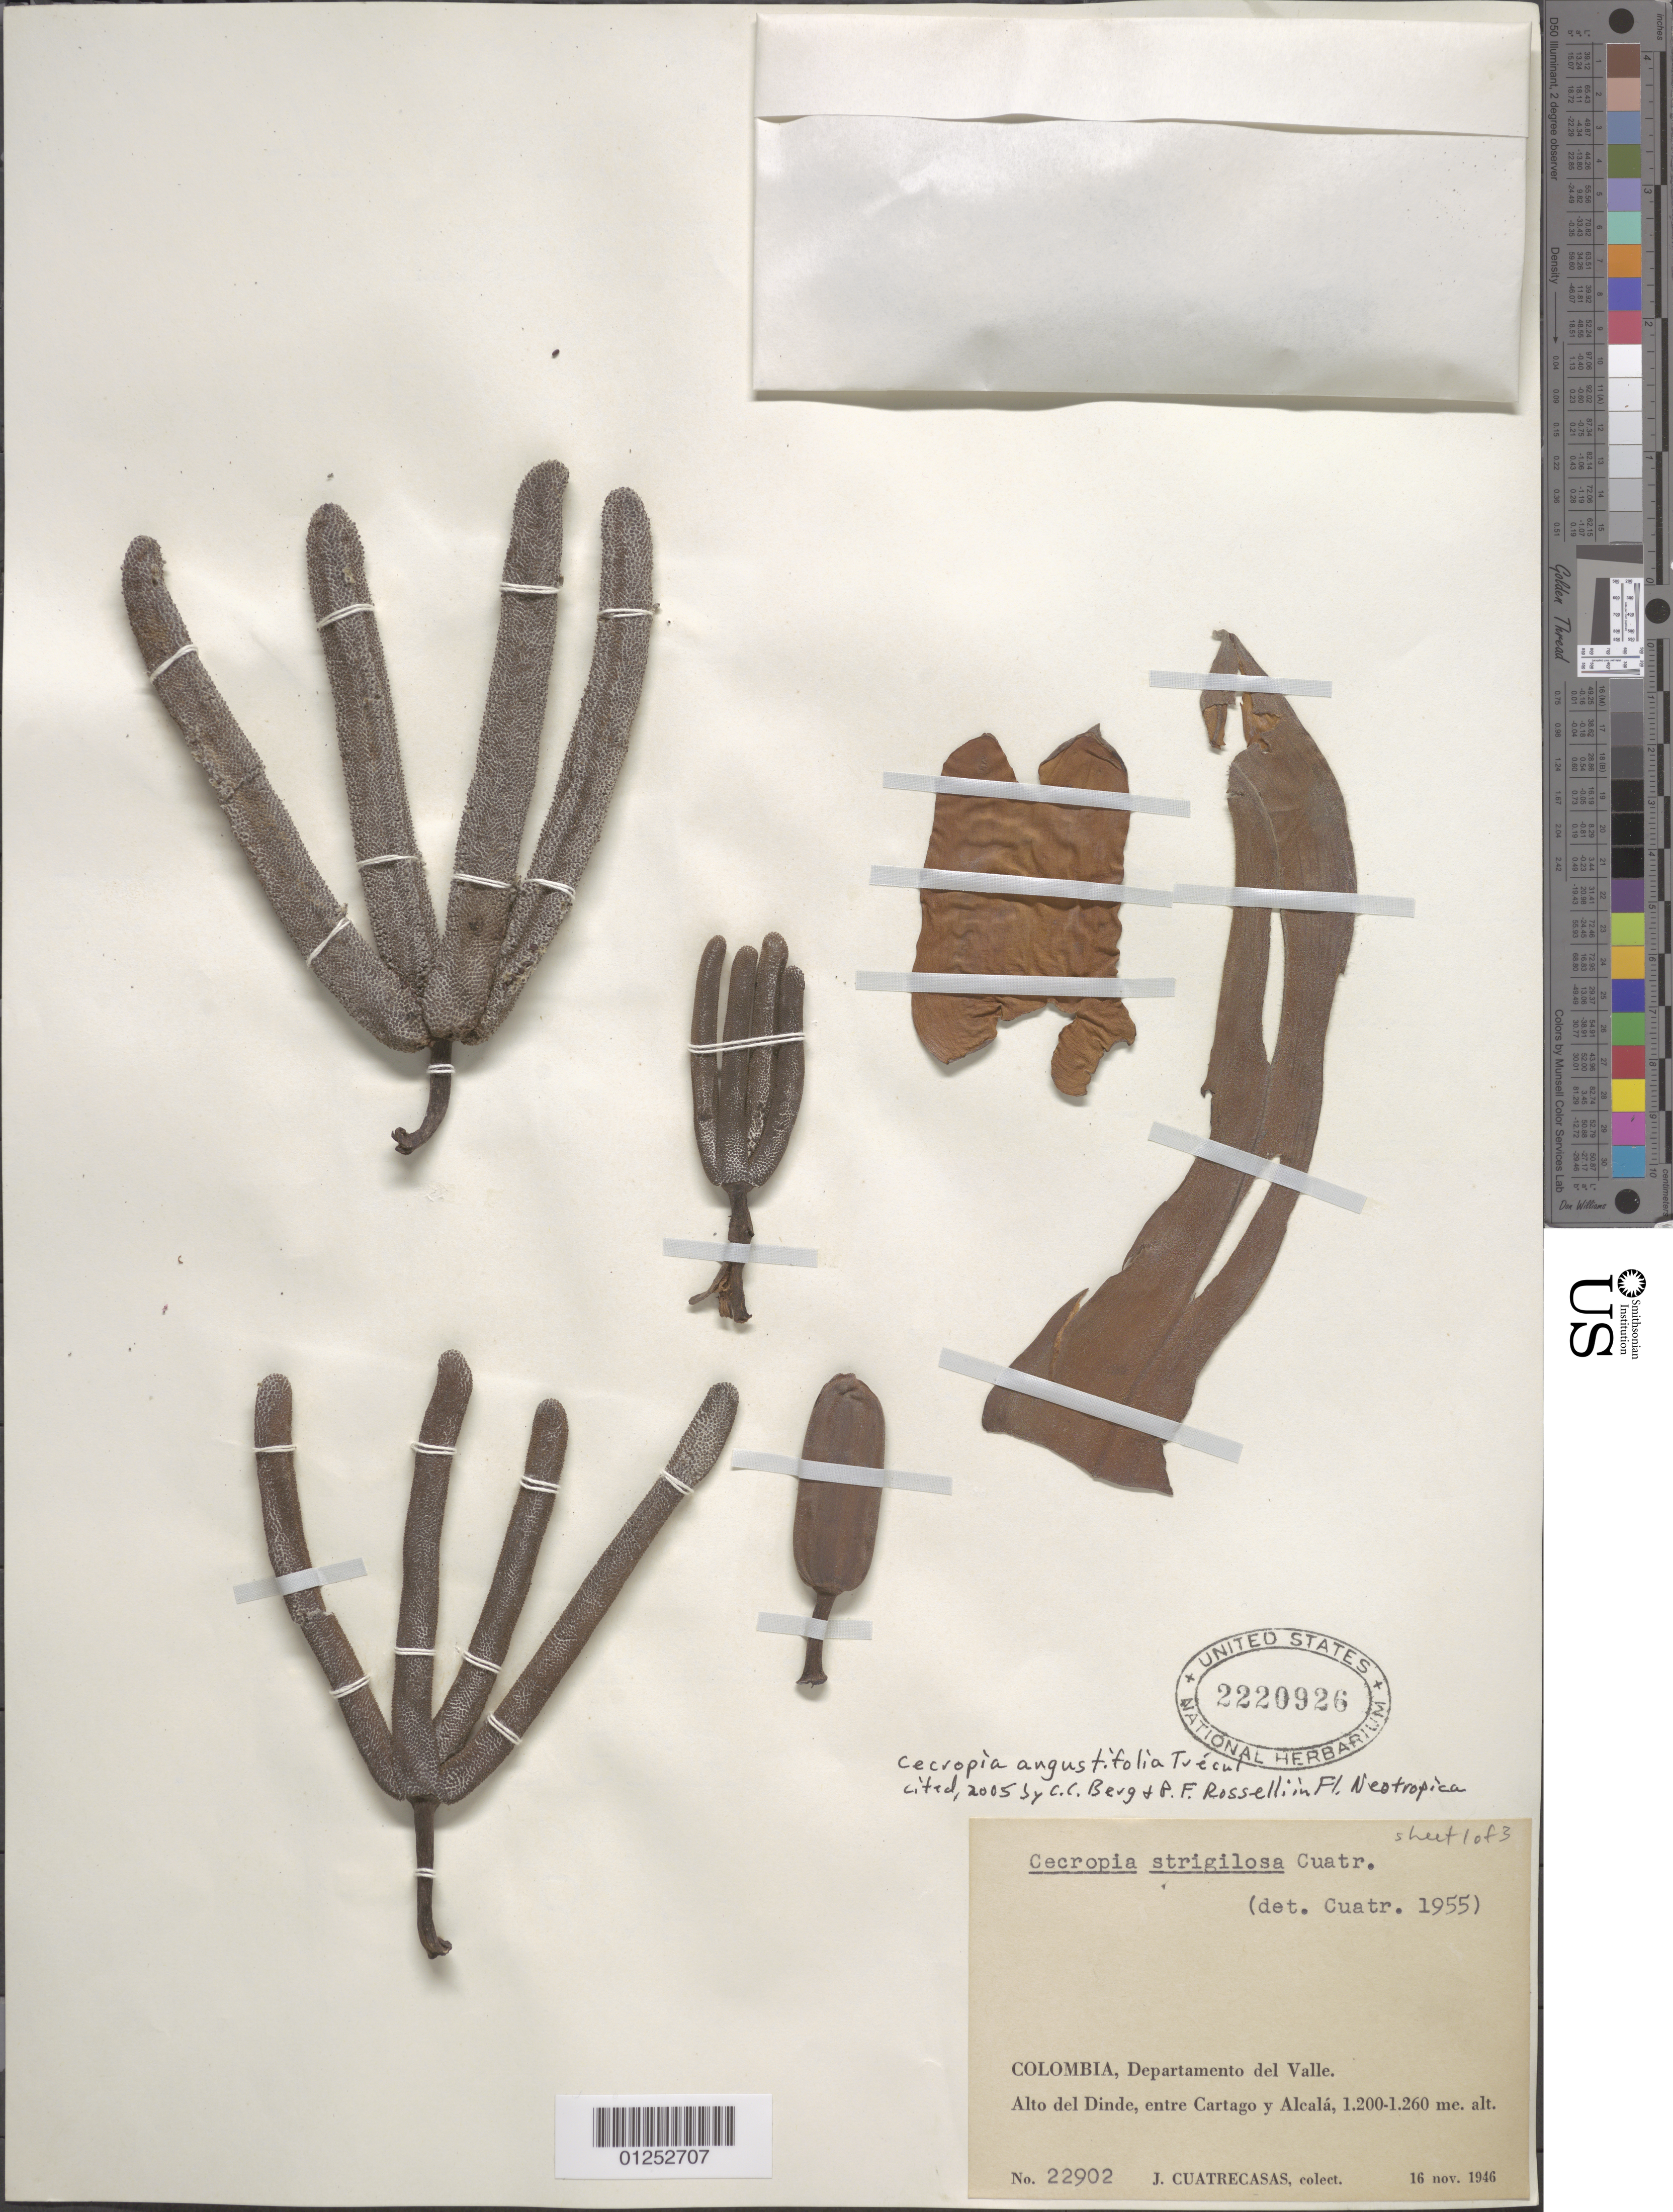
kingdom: Plantae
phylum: Tracheophyta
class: Magnoliopsida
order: Rosales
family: Urticaceae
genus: Cecropia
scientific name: Cecropia angustifolia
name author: Trécul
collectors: J. Cuatrecasas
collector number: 22902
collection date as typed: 16 Nov 1946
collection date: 1946-11-16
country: Colombia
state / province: Valle del Cauca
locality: Alto del Dinde, entre Cartago y Alcalá.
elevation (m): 1200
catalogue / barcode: US 2220926